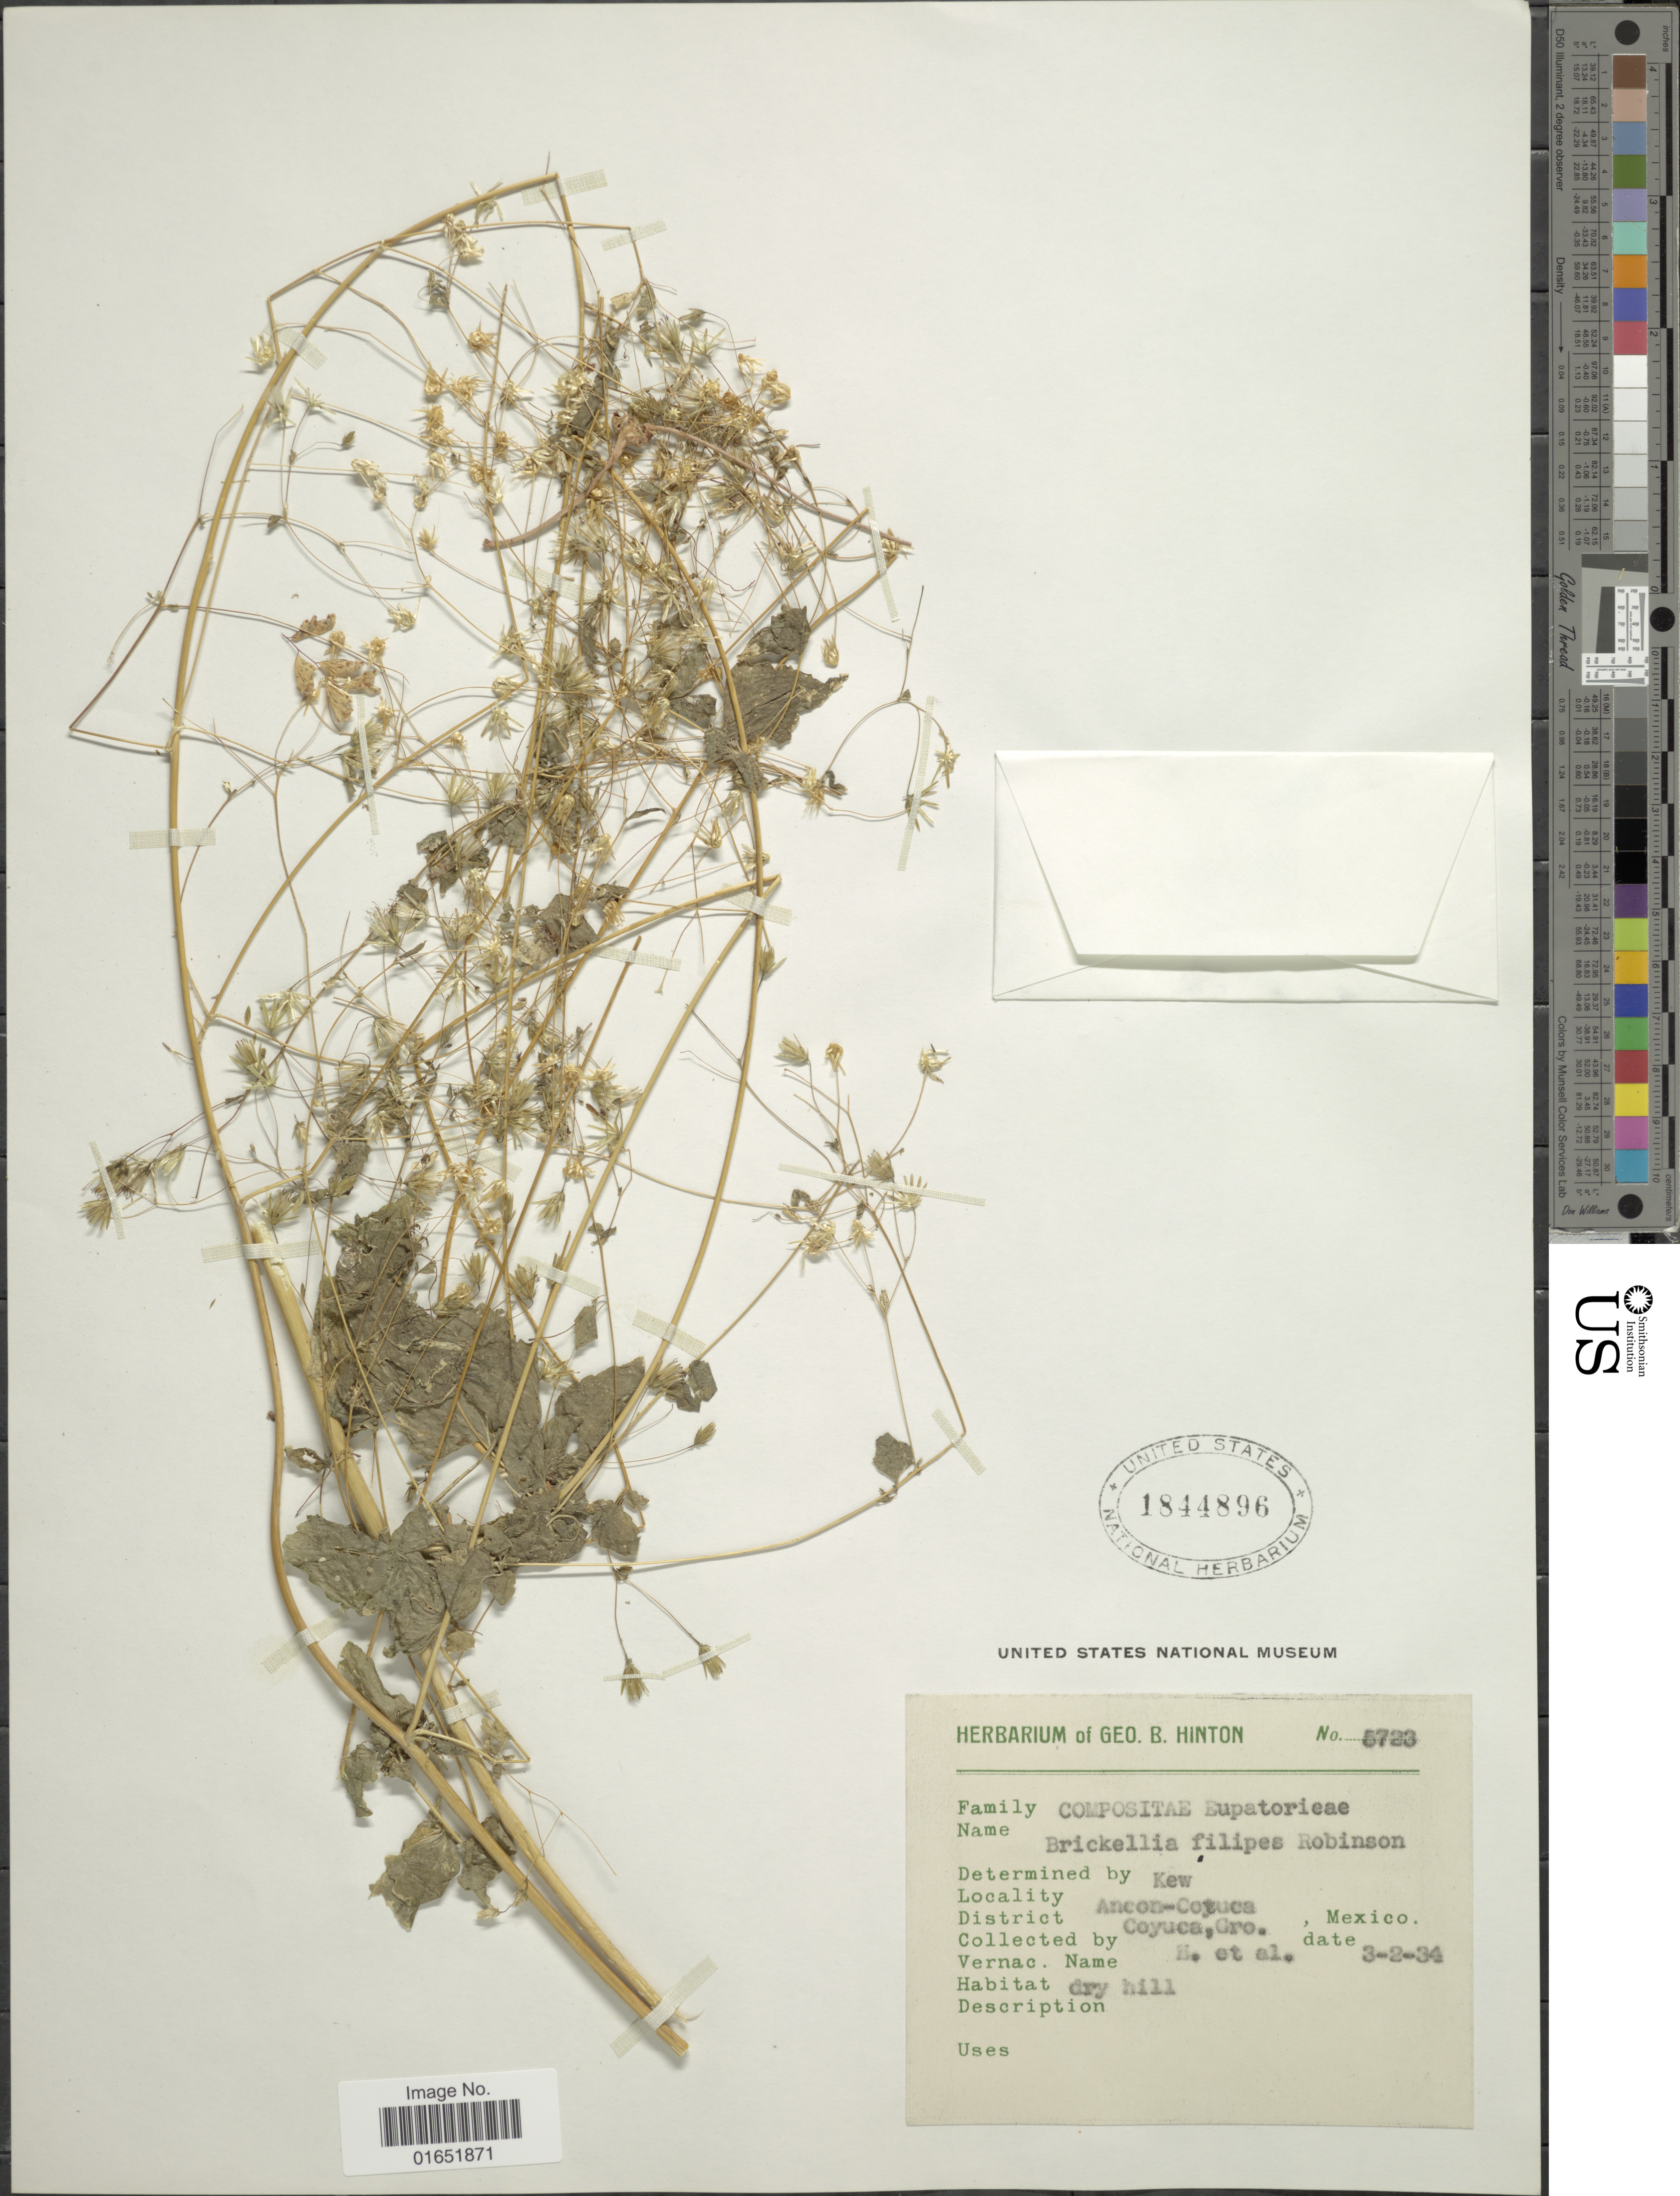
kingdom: Plantae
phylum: Tracheophyta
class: Magnoliopsida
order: Asterales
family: Asteraceae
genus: Brickellia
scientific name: Brickellia filipes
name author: B.L. Rob.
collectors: G. B. Hinton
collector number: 5723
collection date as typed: Transcribed d/m/y: 2/3/34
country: Mexico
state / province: Guerrero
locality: Ancon-Coyuca, District Coyuca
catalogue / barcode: US 1844896